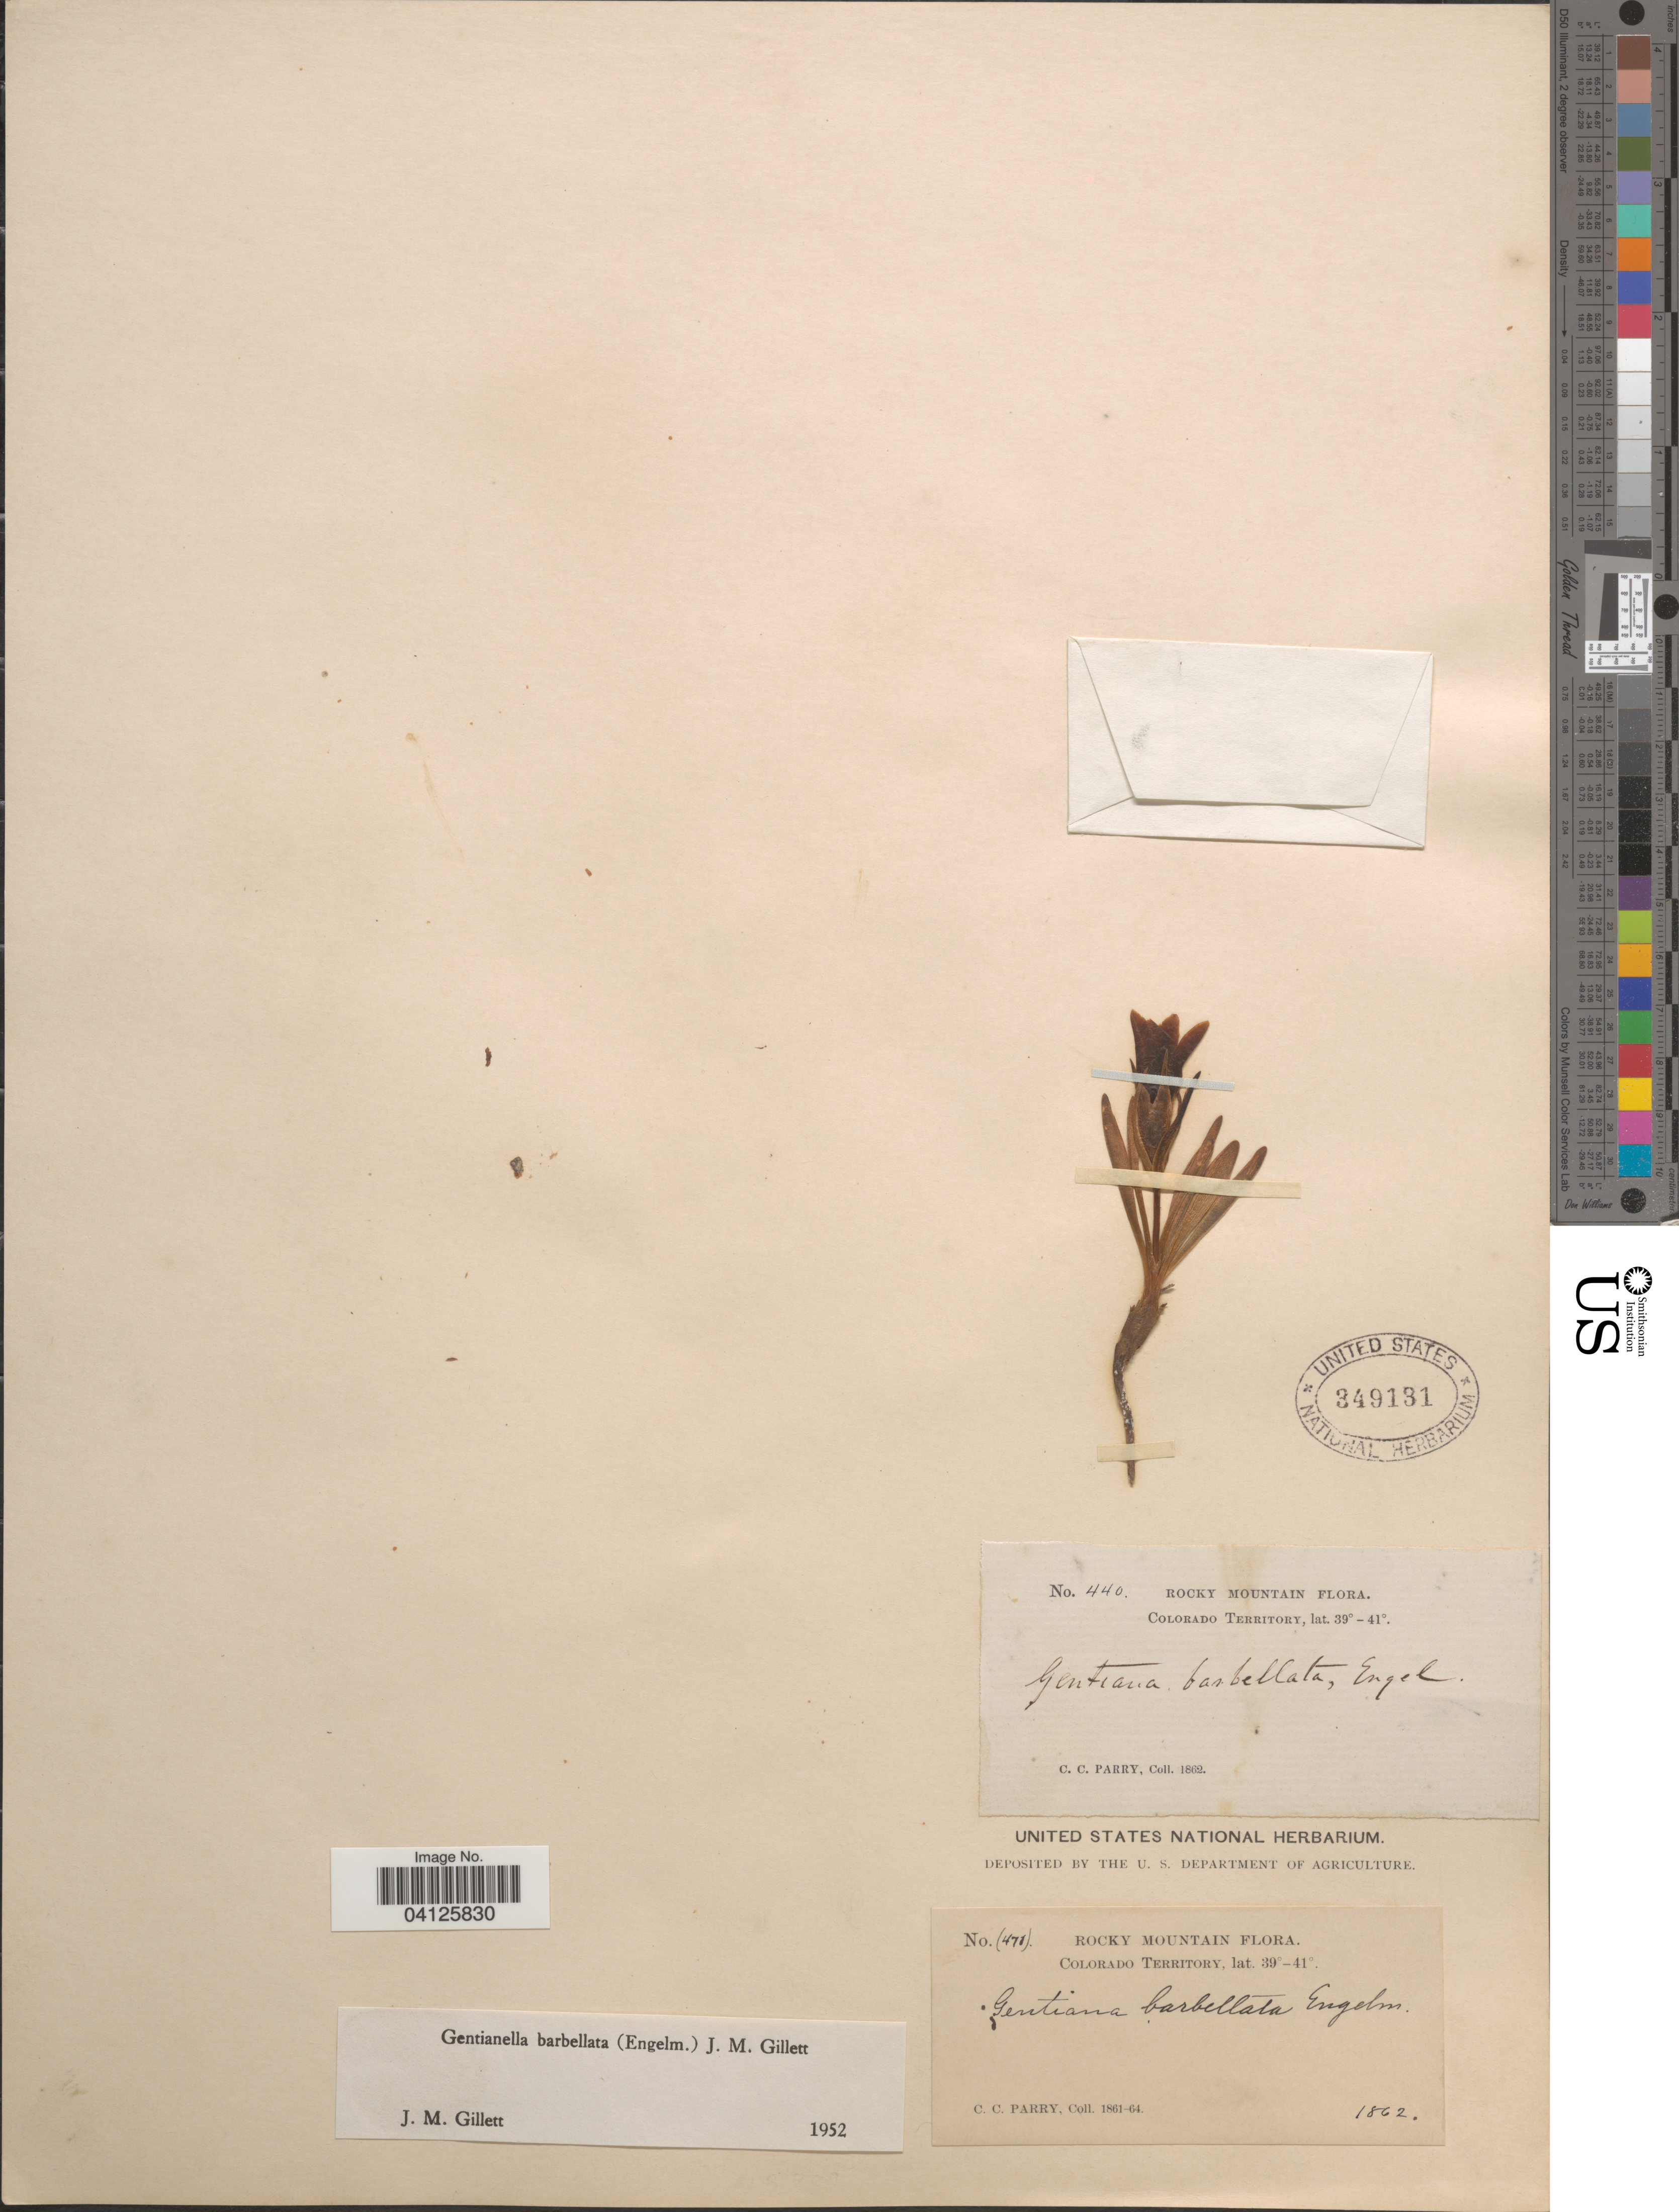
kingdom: Plantae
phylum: Tracheophyta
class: Magnoliopsida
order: Gentianales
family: Gentianaceae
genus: Gentianella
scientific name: Gentianella barbellata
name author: (Engelm.) J.M. Gillett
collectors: C. C. Parry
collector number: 440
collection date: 1862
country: United States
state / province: Colorado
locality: Rocky Mountain. Colorado Territory.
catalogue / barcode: US 349131